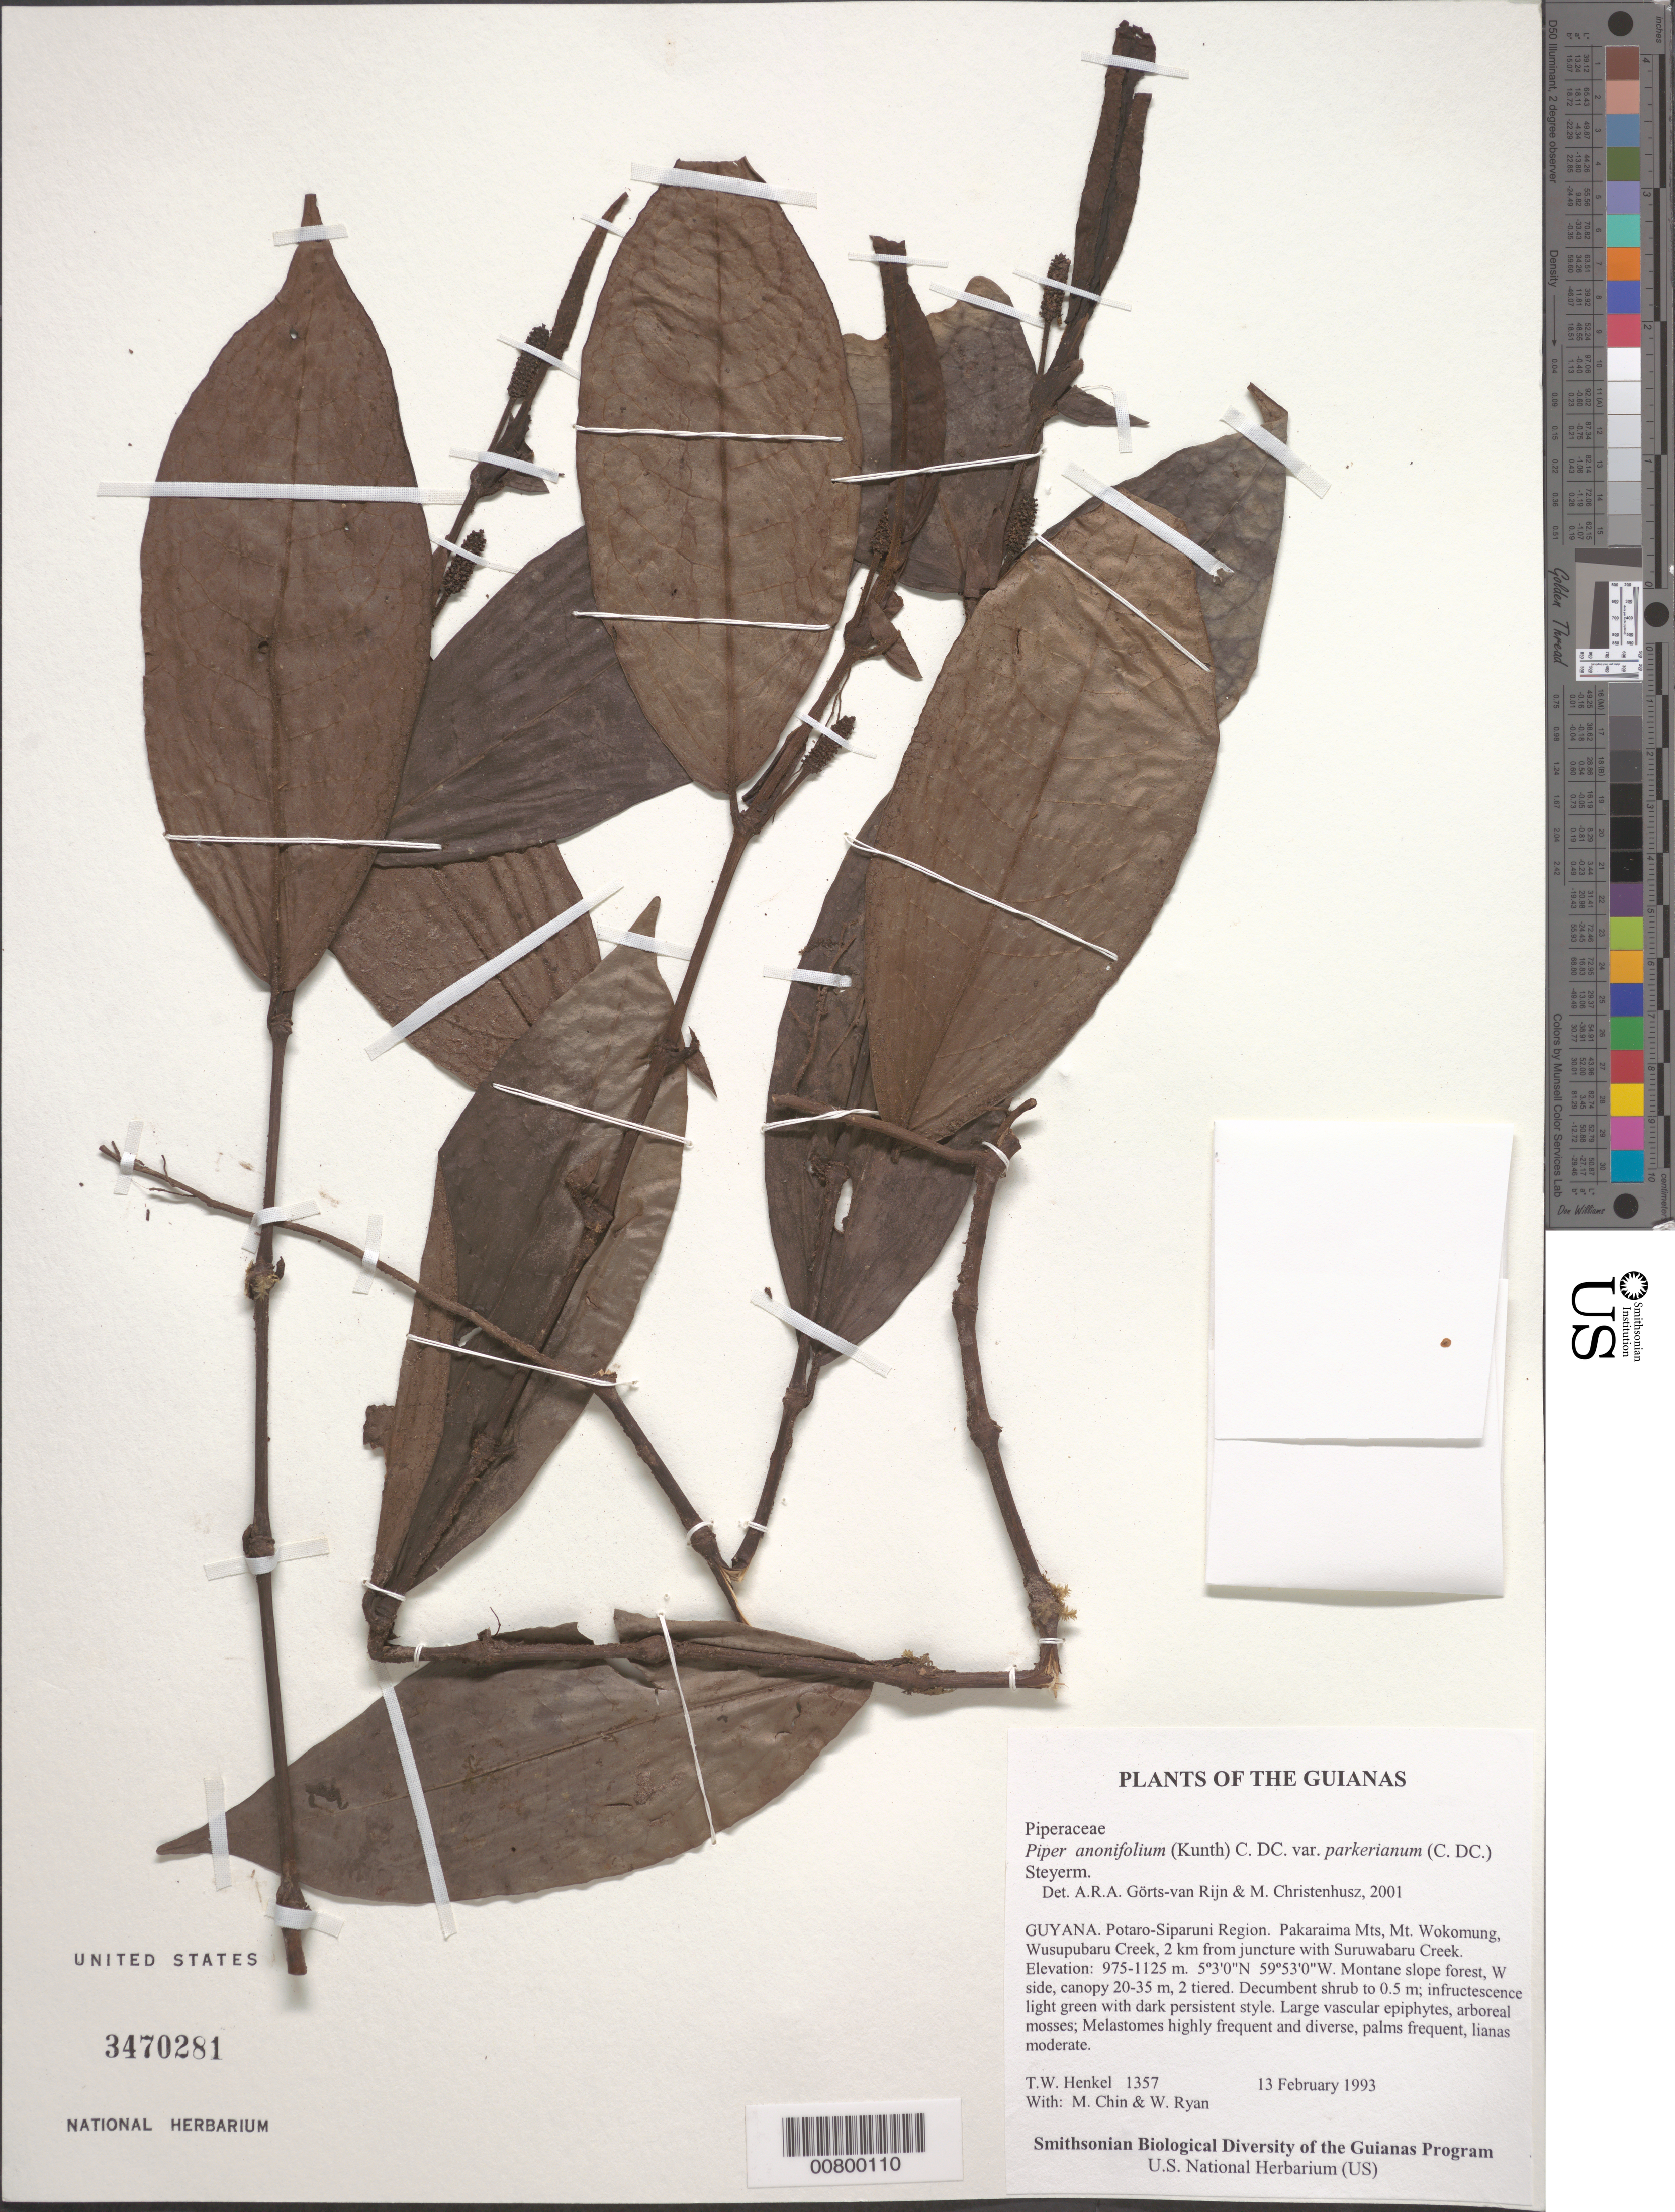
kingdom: Plantae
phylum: Tracheophyta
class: Magnoliopsida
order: Piperales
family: Piperaceae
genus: Piper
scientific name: Piper anonifolium var. parkerianum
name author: (C. DC.) Steyerm.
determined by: Görts-van Rijn, A. R.; Christenhusz, M. J.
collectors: T. Henkel, M. Chin & W. Ryan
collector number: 1357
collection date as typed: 13 February 1993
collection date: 1993-02-13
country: Guyana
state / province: Potaro-Siparuni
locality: Pakaraima Mts, Mt. Wokomung, Wusupubaru Creek, 2 km from juncture with Suruwabaru Creek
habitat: Montane slope forest, W side, canopy 20-35 m, 2 tiered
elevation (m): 975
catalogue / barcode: US 3470281